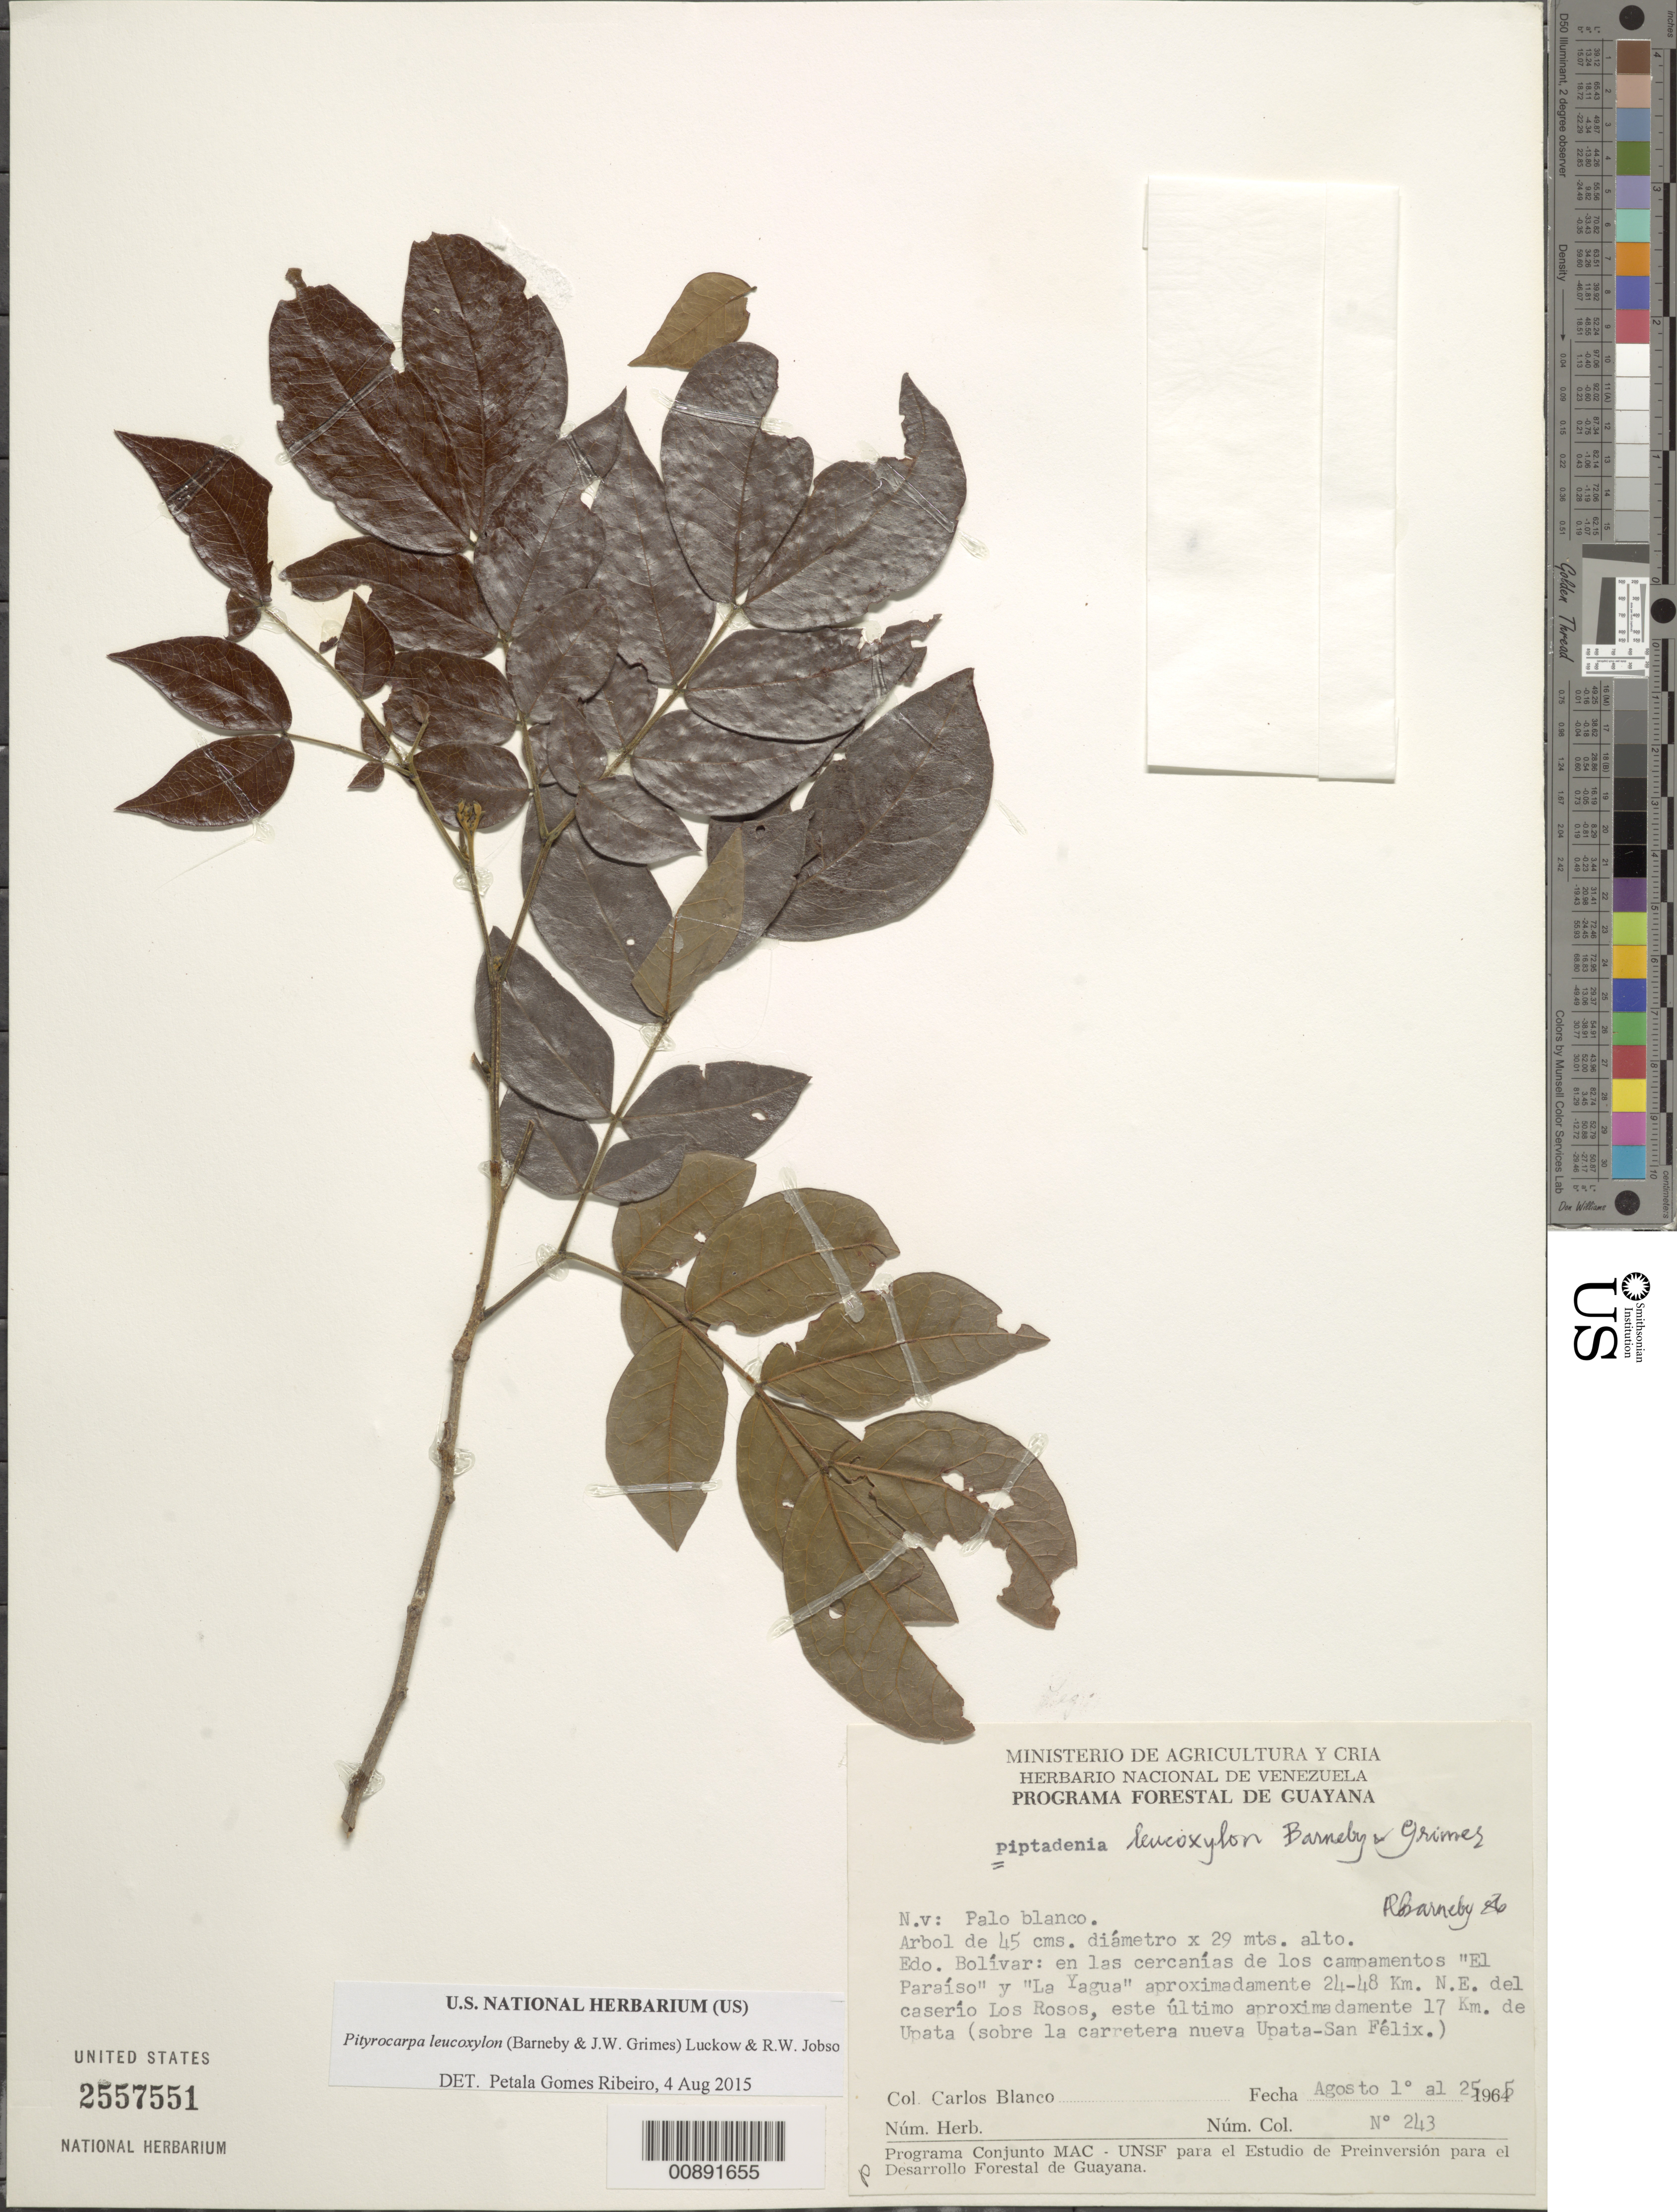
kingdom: Plantae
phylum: Tracheophyta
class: Magnoliopsida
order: Fabales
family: Fabaceae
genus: Pityrocarpa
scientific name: Pityrocarpa leucoxylon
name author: (Barneby & J.W. Grimes) Luckow & R. W. Jobson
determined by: Gomes Ribeiro, P.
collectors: C. A. Blanco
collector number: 243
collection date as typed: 1-Aug-65 to 25-Aug-65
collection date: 1965-08-01/1965-08-25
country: Venezuela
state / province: Bolívar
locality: Campamentos "El Paraiso" y "La Yagua", 24-48 km NE del caserío Los Rosos, 17 km E de Upata (sobre la carretera nueva Upata-San Felix)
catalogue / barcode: US 2557551